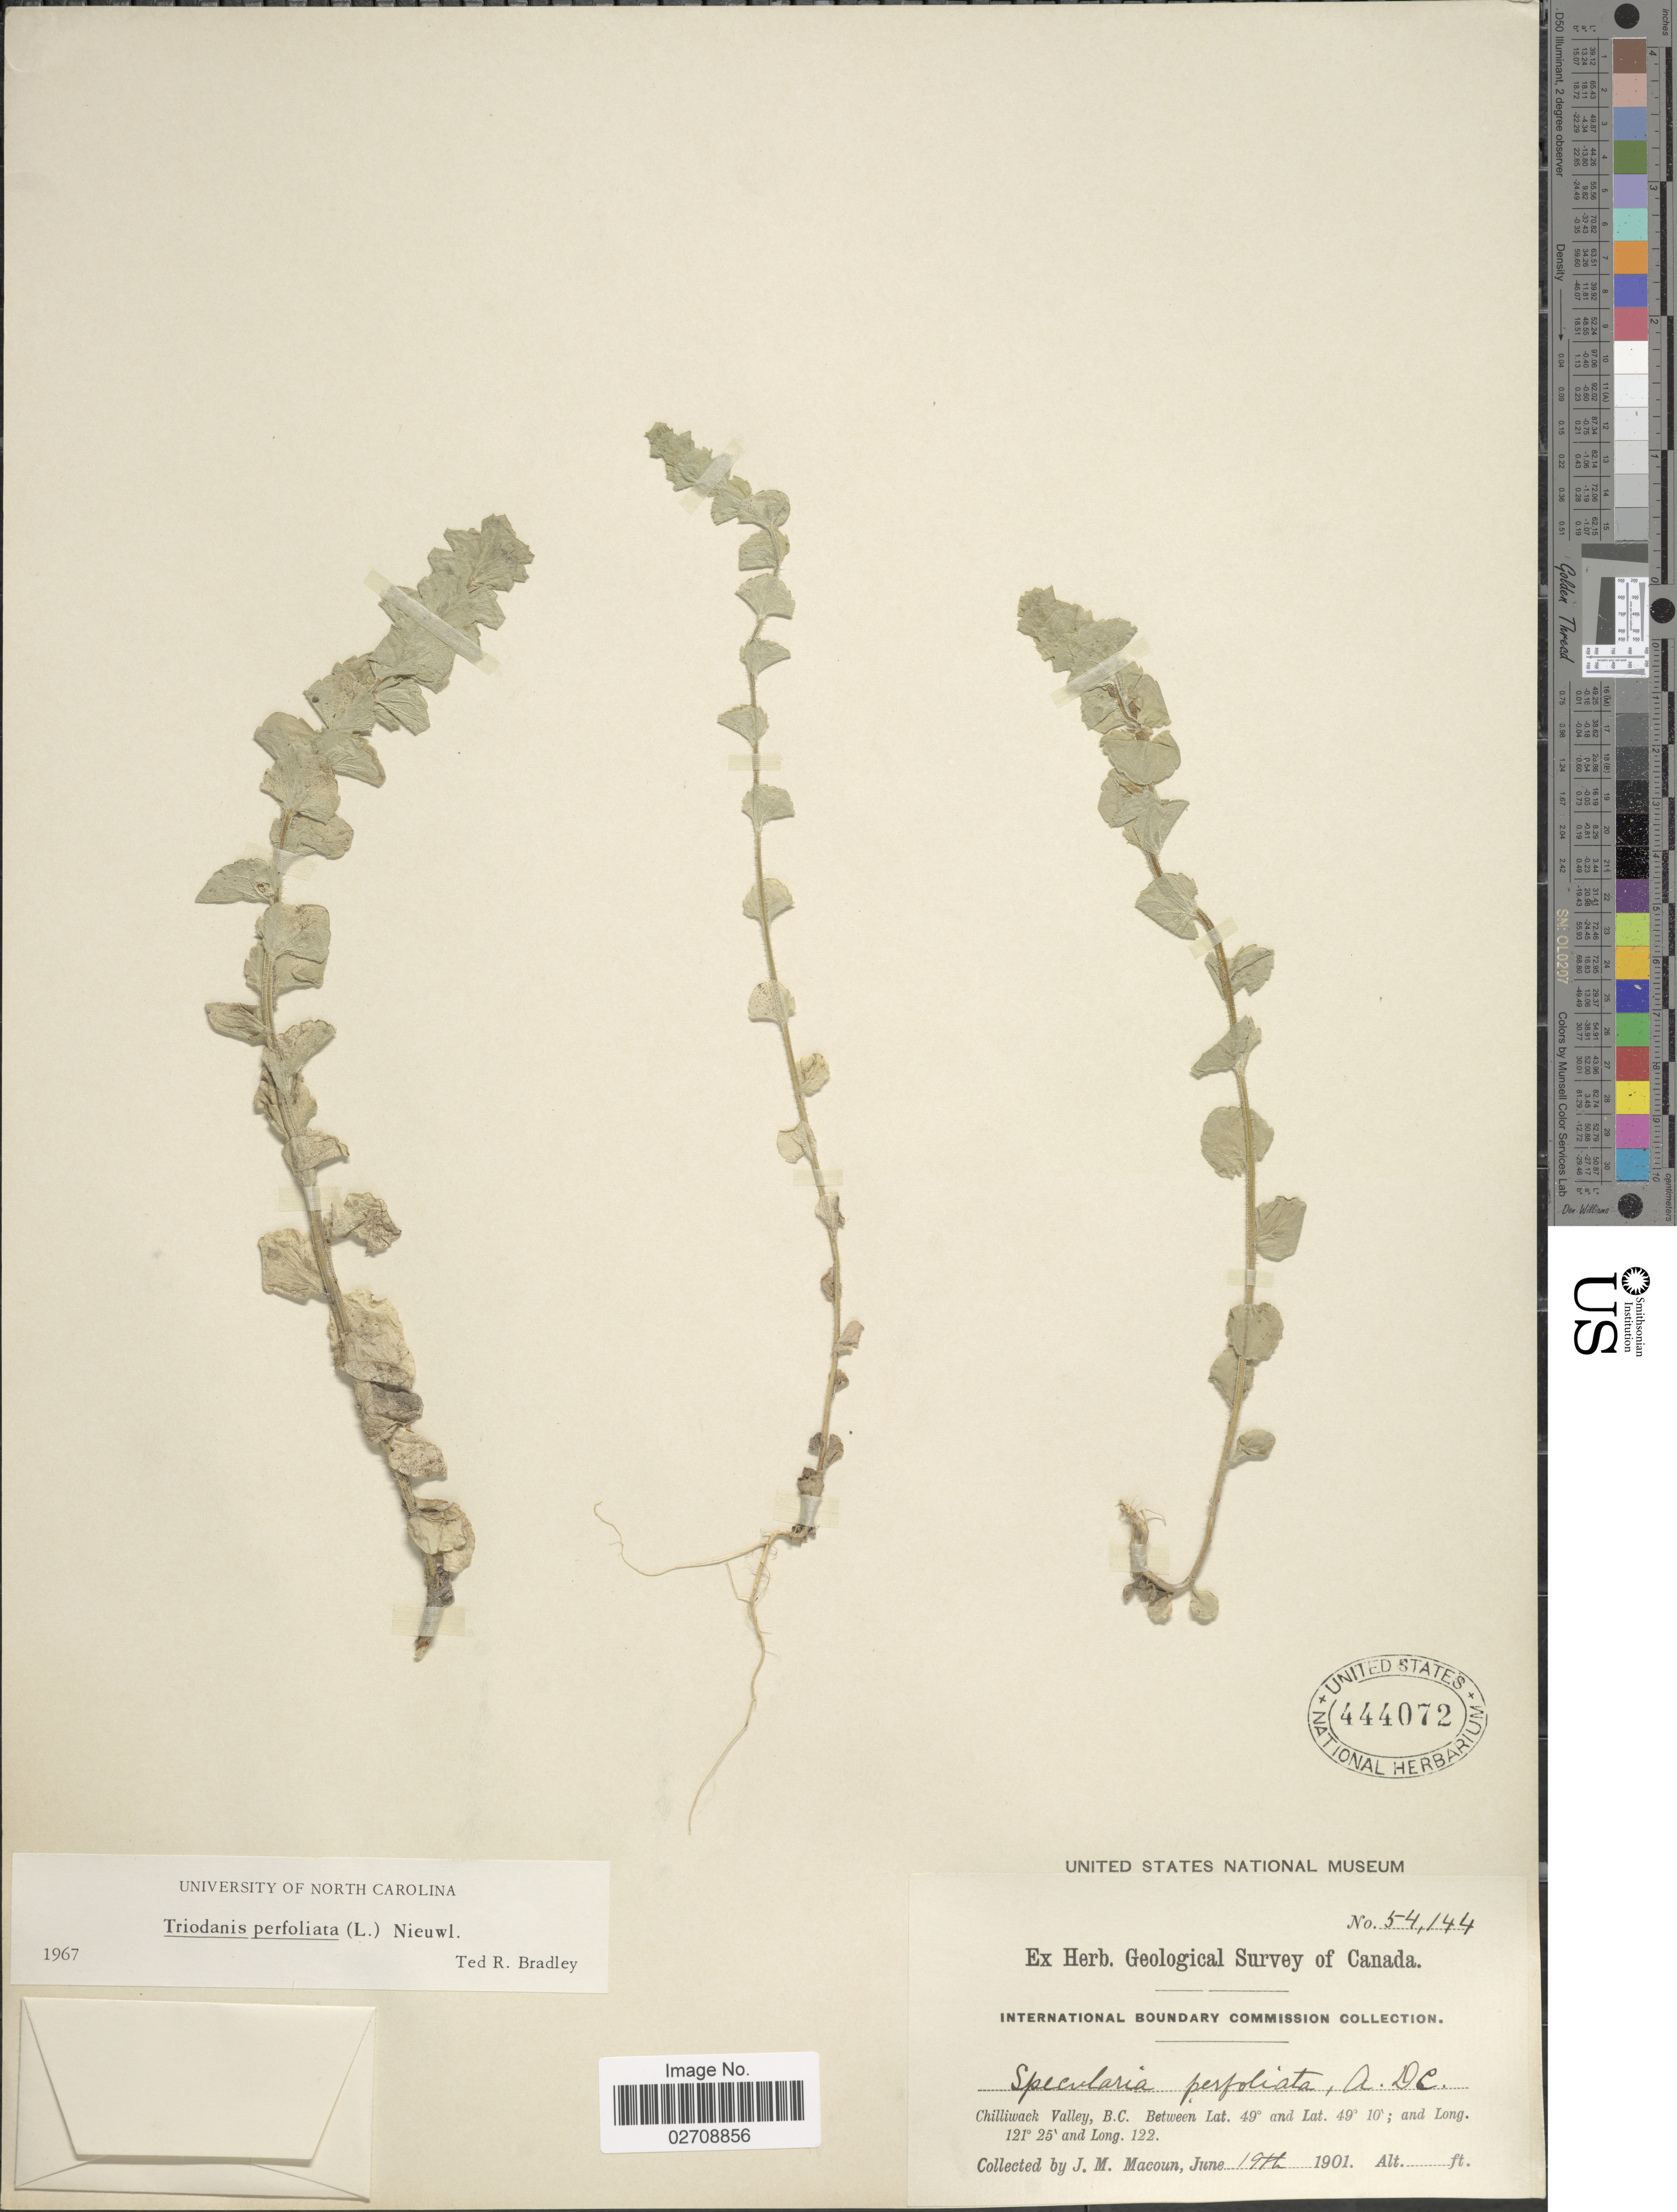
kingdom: Plantae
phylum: Tracheophyta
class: Magnoliopsida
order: Asterales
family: Campanulaceae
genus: Triodanis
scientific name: Triodanis perfoliata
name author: (L.) Nieuwl.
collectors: J. M. Macoun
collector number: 54144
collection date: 1901-06-19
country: Canada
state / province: British Columbia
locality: International Boundary Commission, Chilliwack Valley, B.C.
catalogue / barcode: US 444072